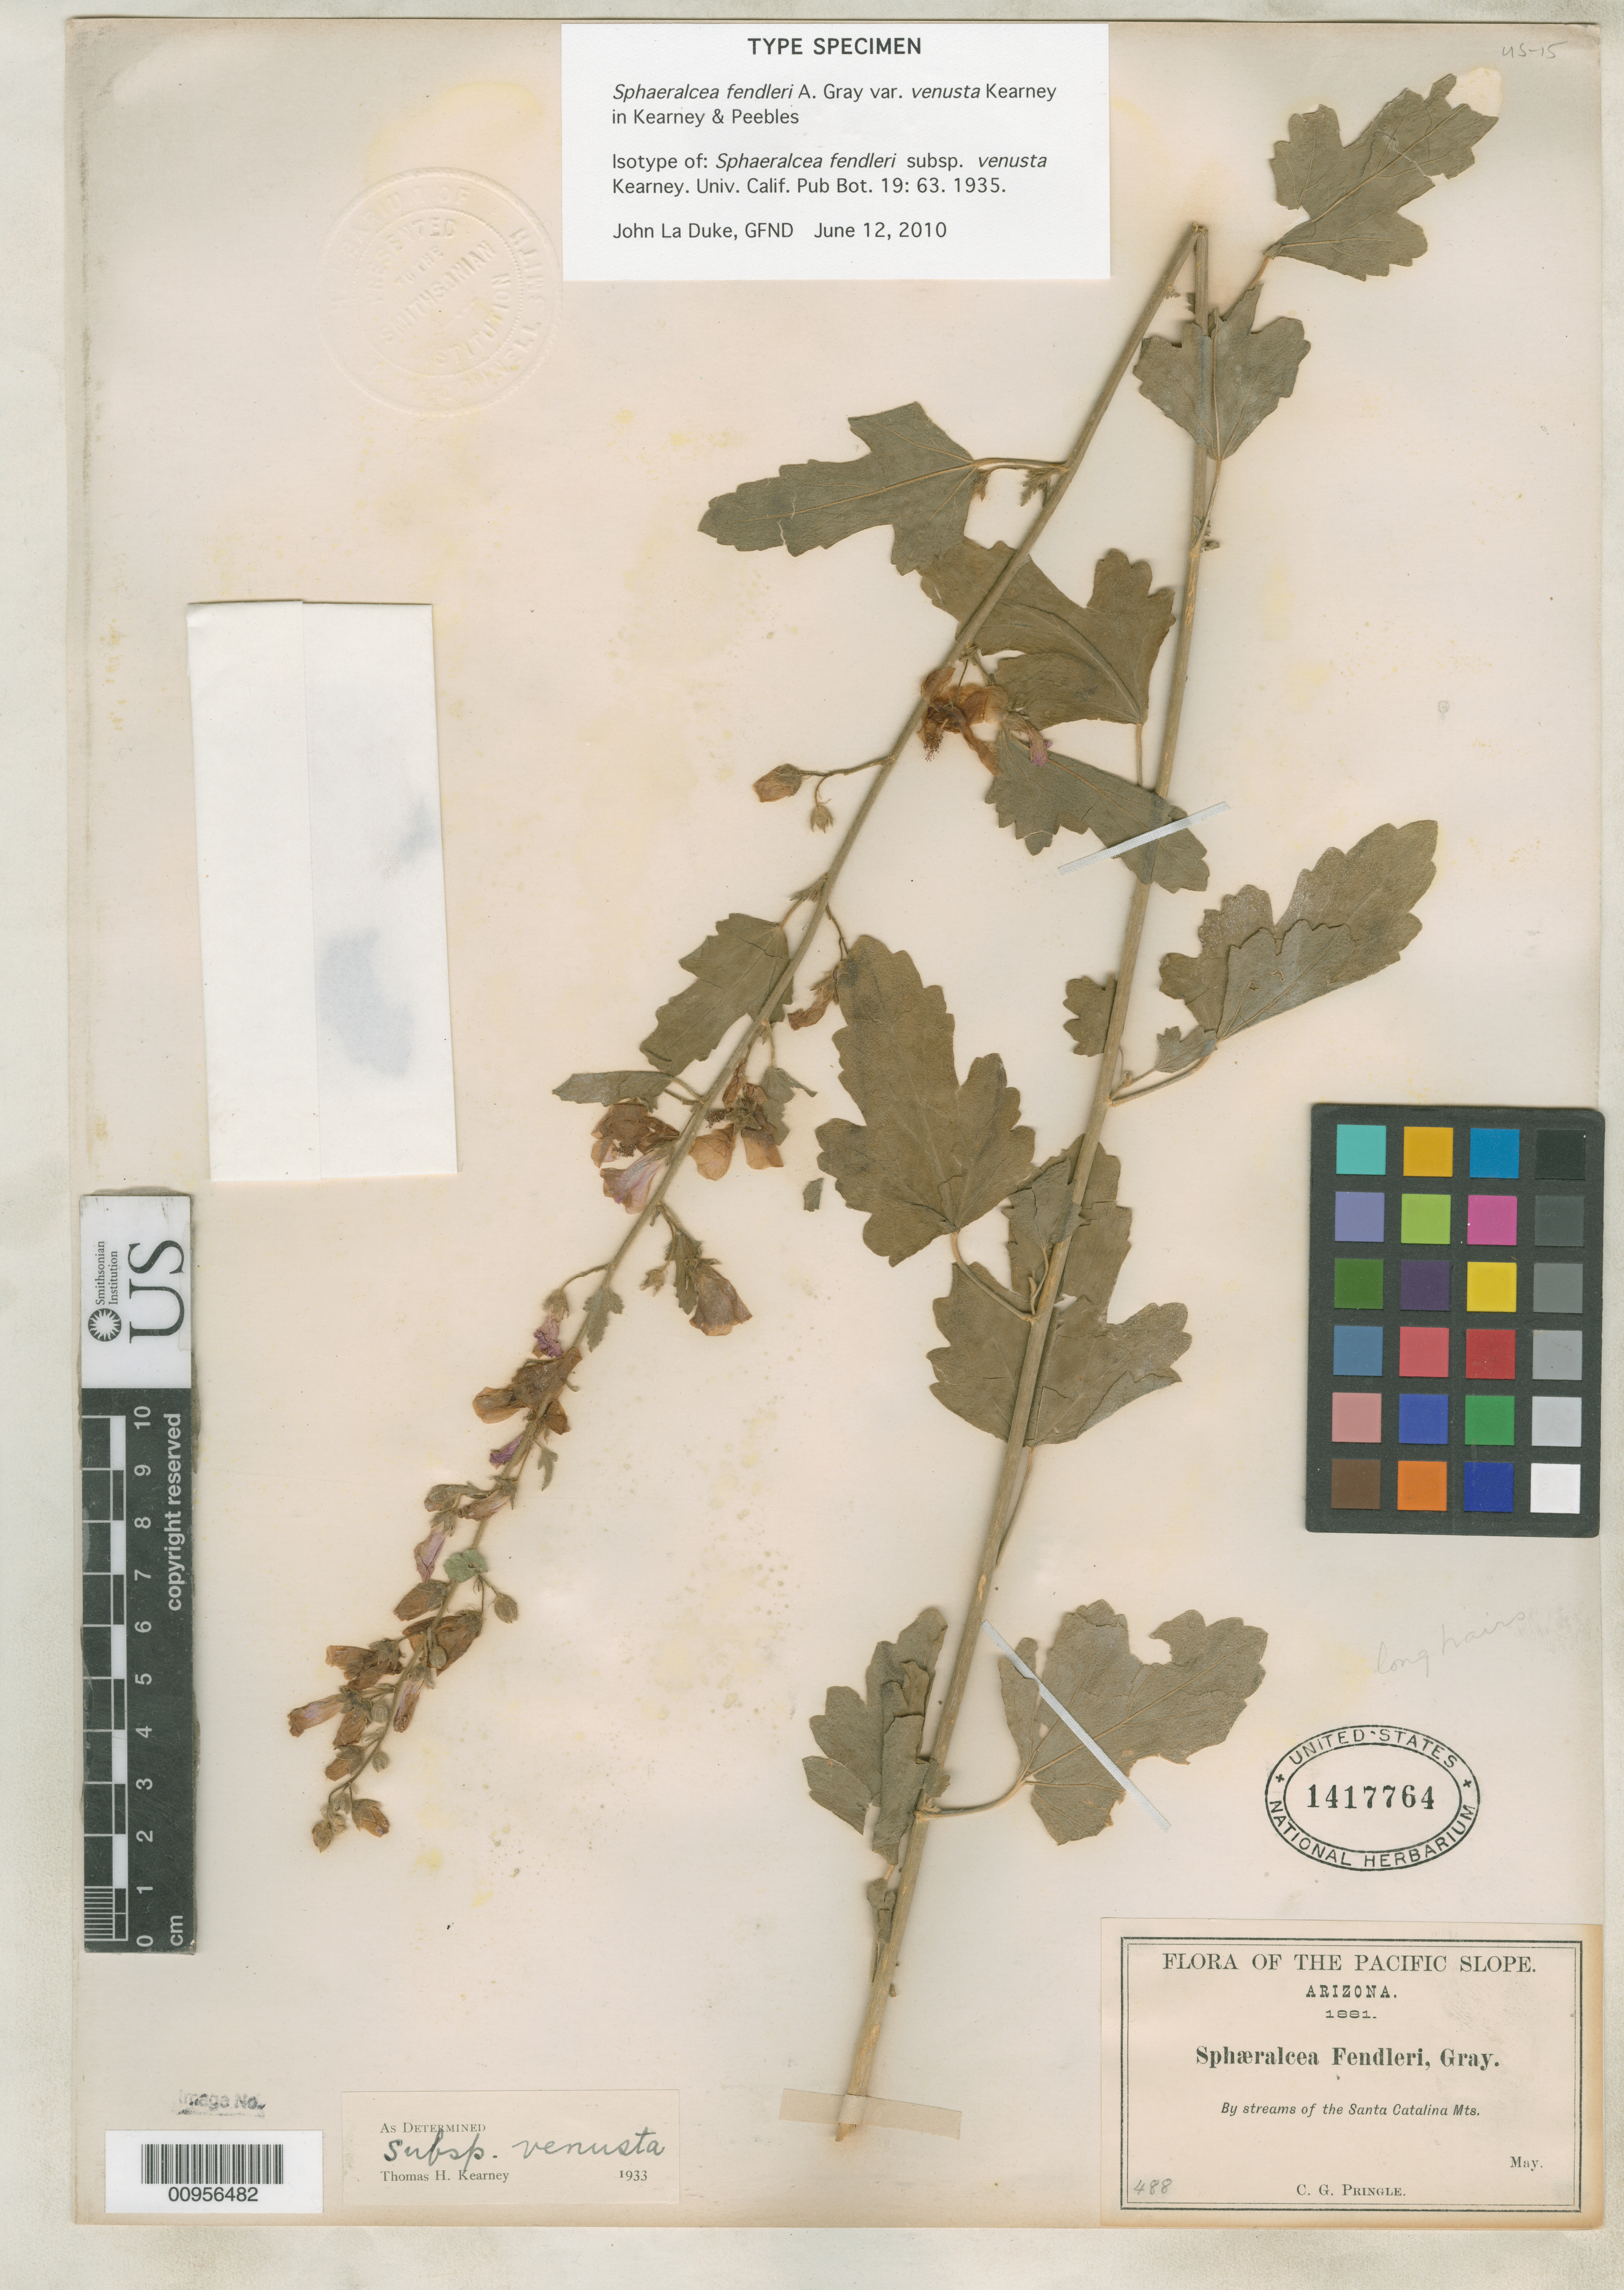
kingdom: Plantae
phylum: Tracheophyta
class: Magnoliopsida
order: Malvales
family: Malvaceae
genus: Sphaeralcea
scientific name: Sphaeralcea fendleri subsp. venusta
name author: Kearney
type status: Isotype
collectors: C. G. Pringle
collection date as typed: May 1881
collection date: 1881-05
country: United States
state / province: Arizona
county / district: Pima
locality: By streams of the Santa Catalina Mts.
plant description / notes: Specimen ex John Donnell Smith herbarium.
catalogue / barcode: US 1417764